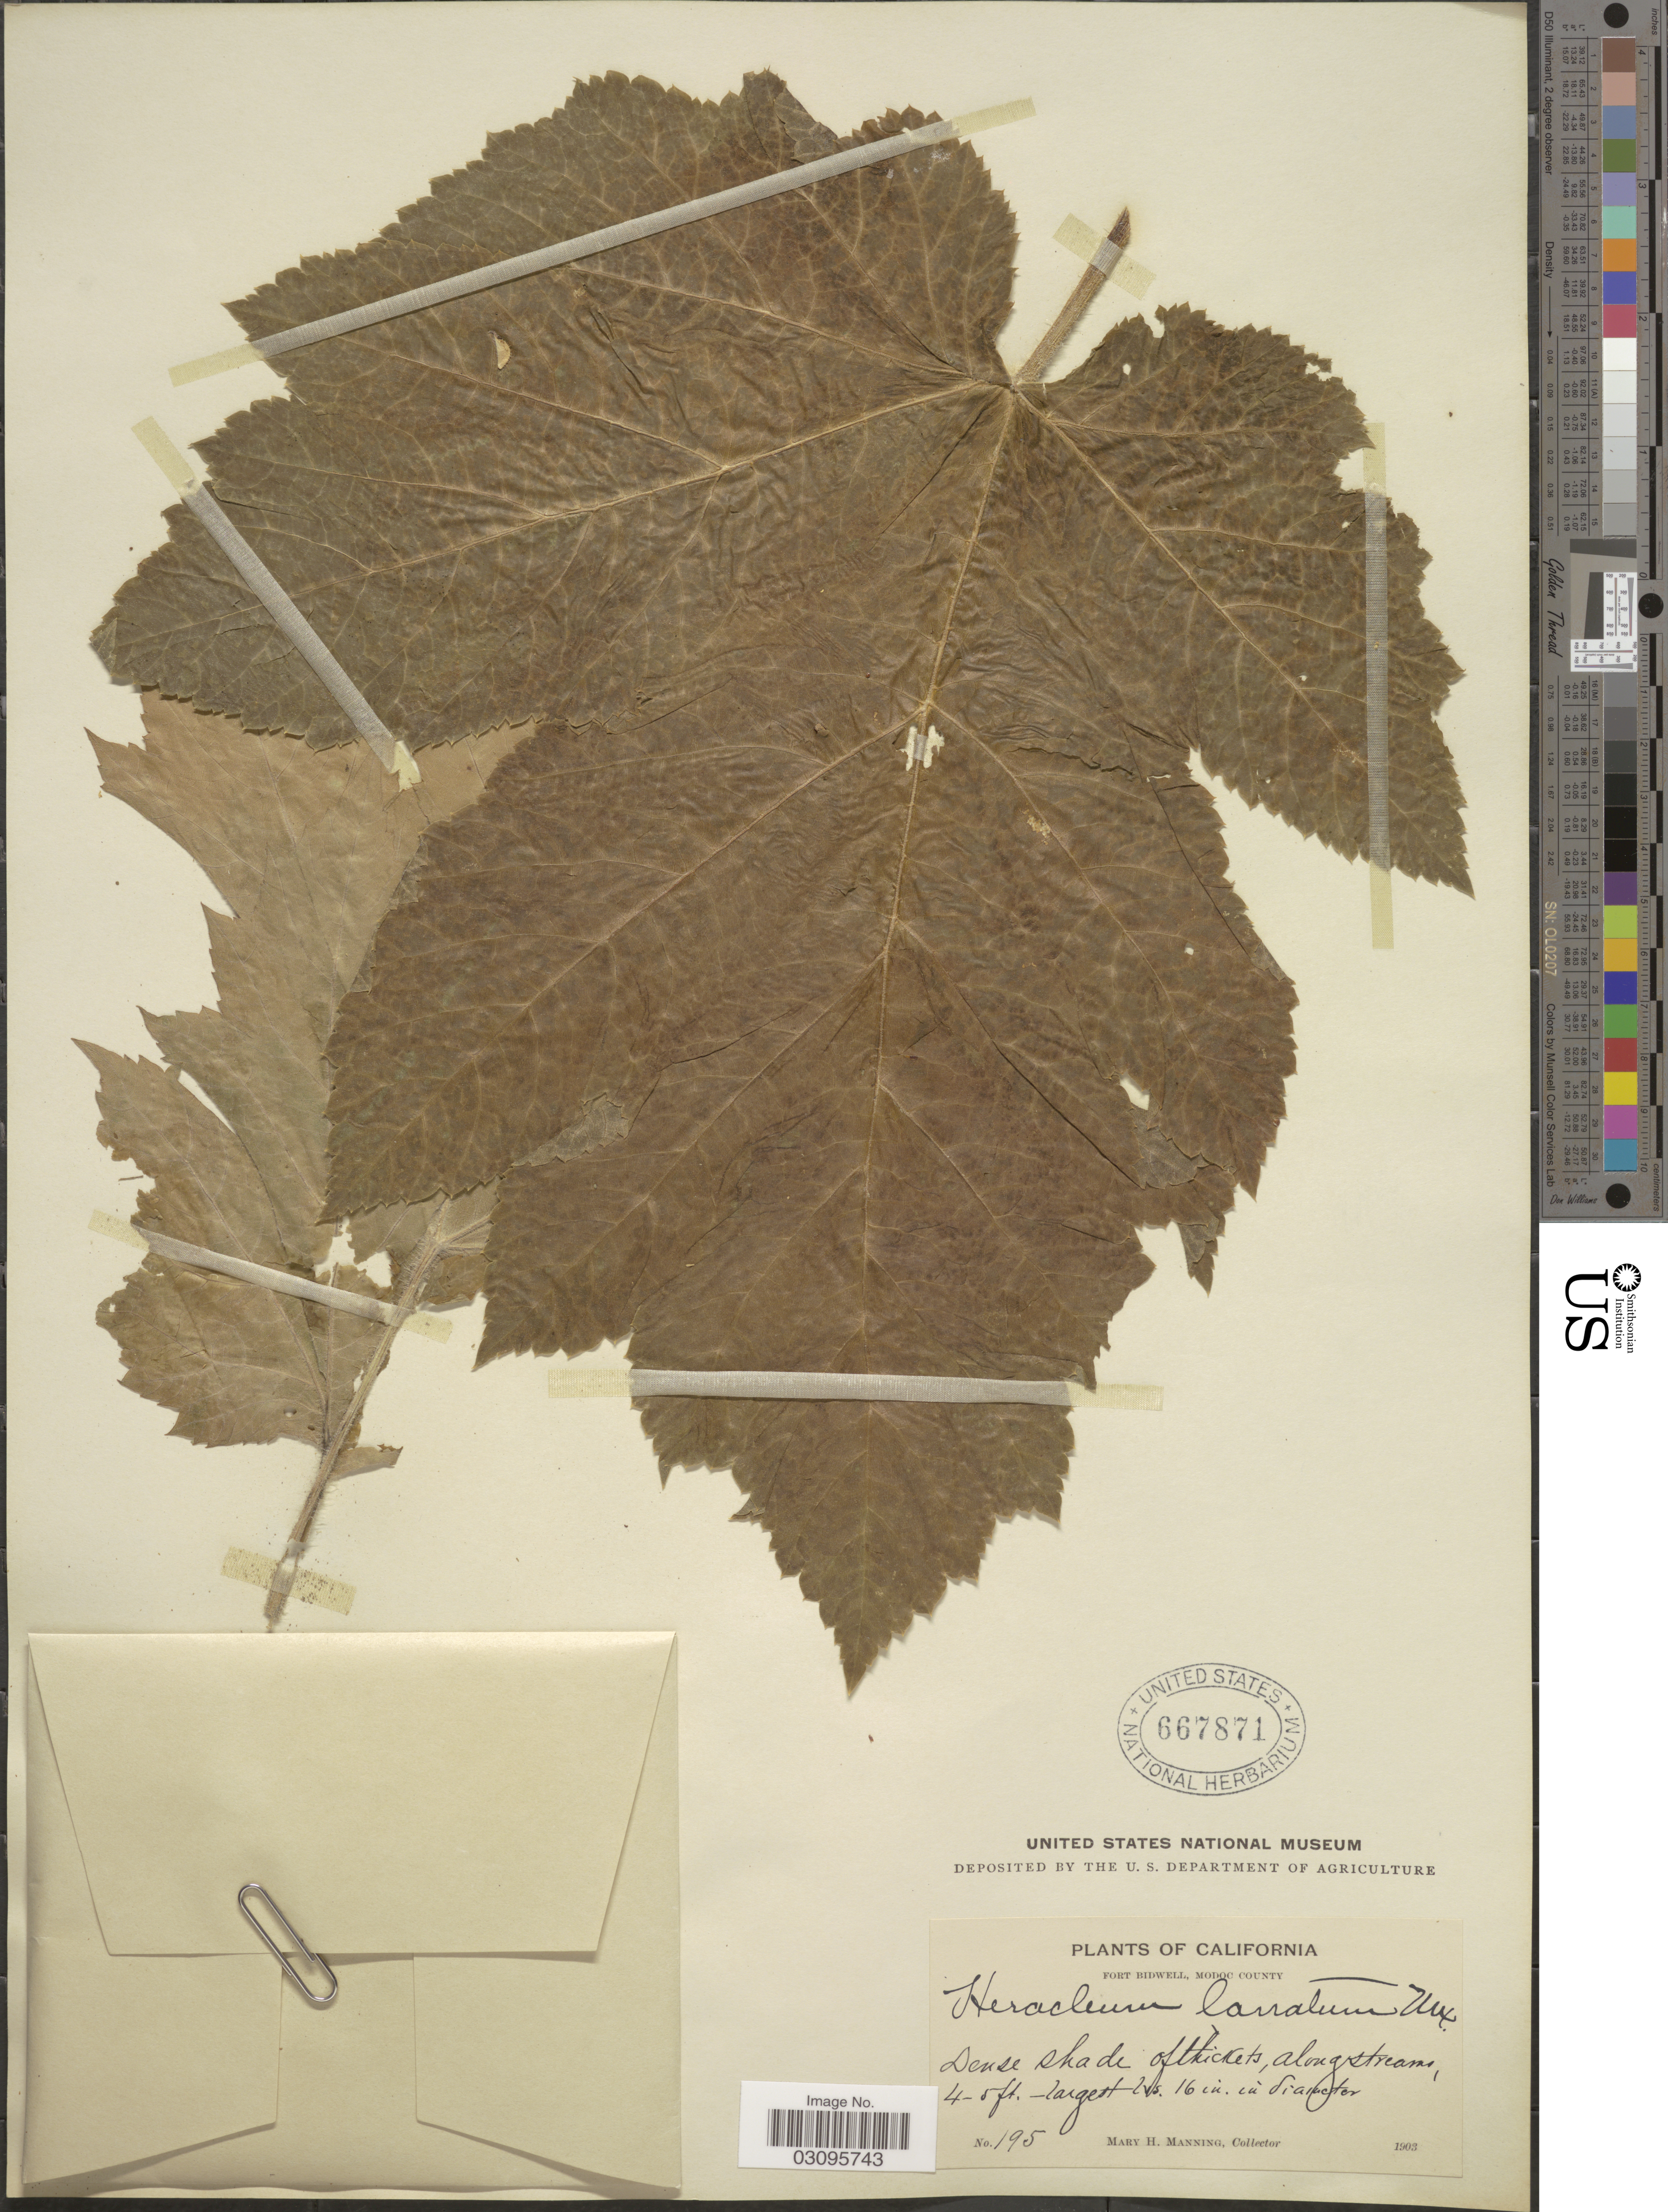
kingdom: Plantae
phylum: Tracheophyta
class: Magnoliopsida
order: Apiales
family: Apiaceae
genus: Heracleum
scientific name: Heracleum lanatum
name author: Michx.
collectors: M. Manning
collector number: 195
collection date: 1903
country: United States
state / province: California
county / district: Modoc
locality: Fort Bidwell, Modoc County.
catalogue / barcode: US 667871